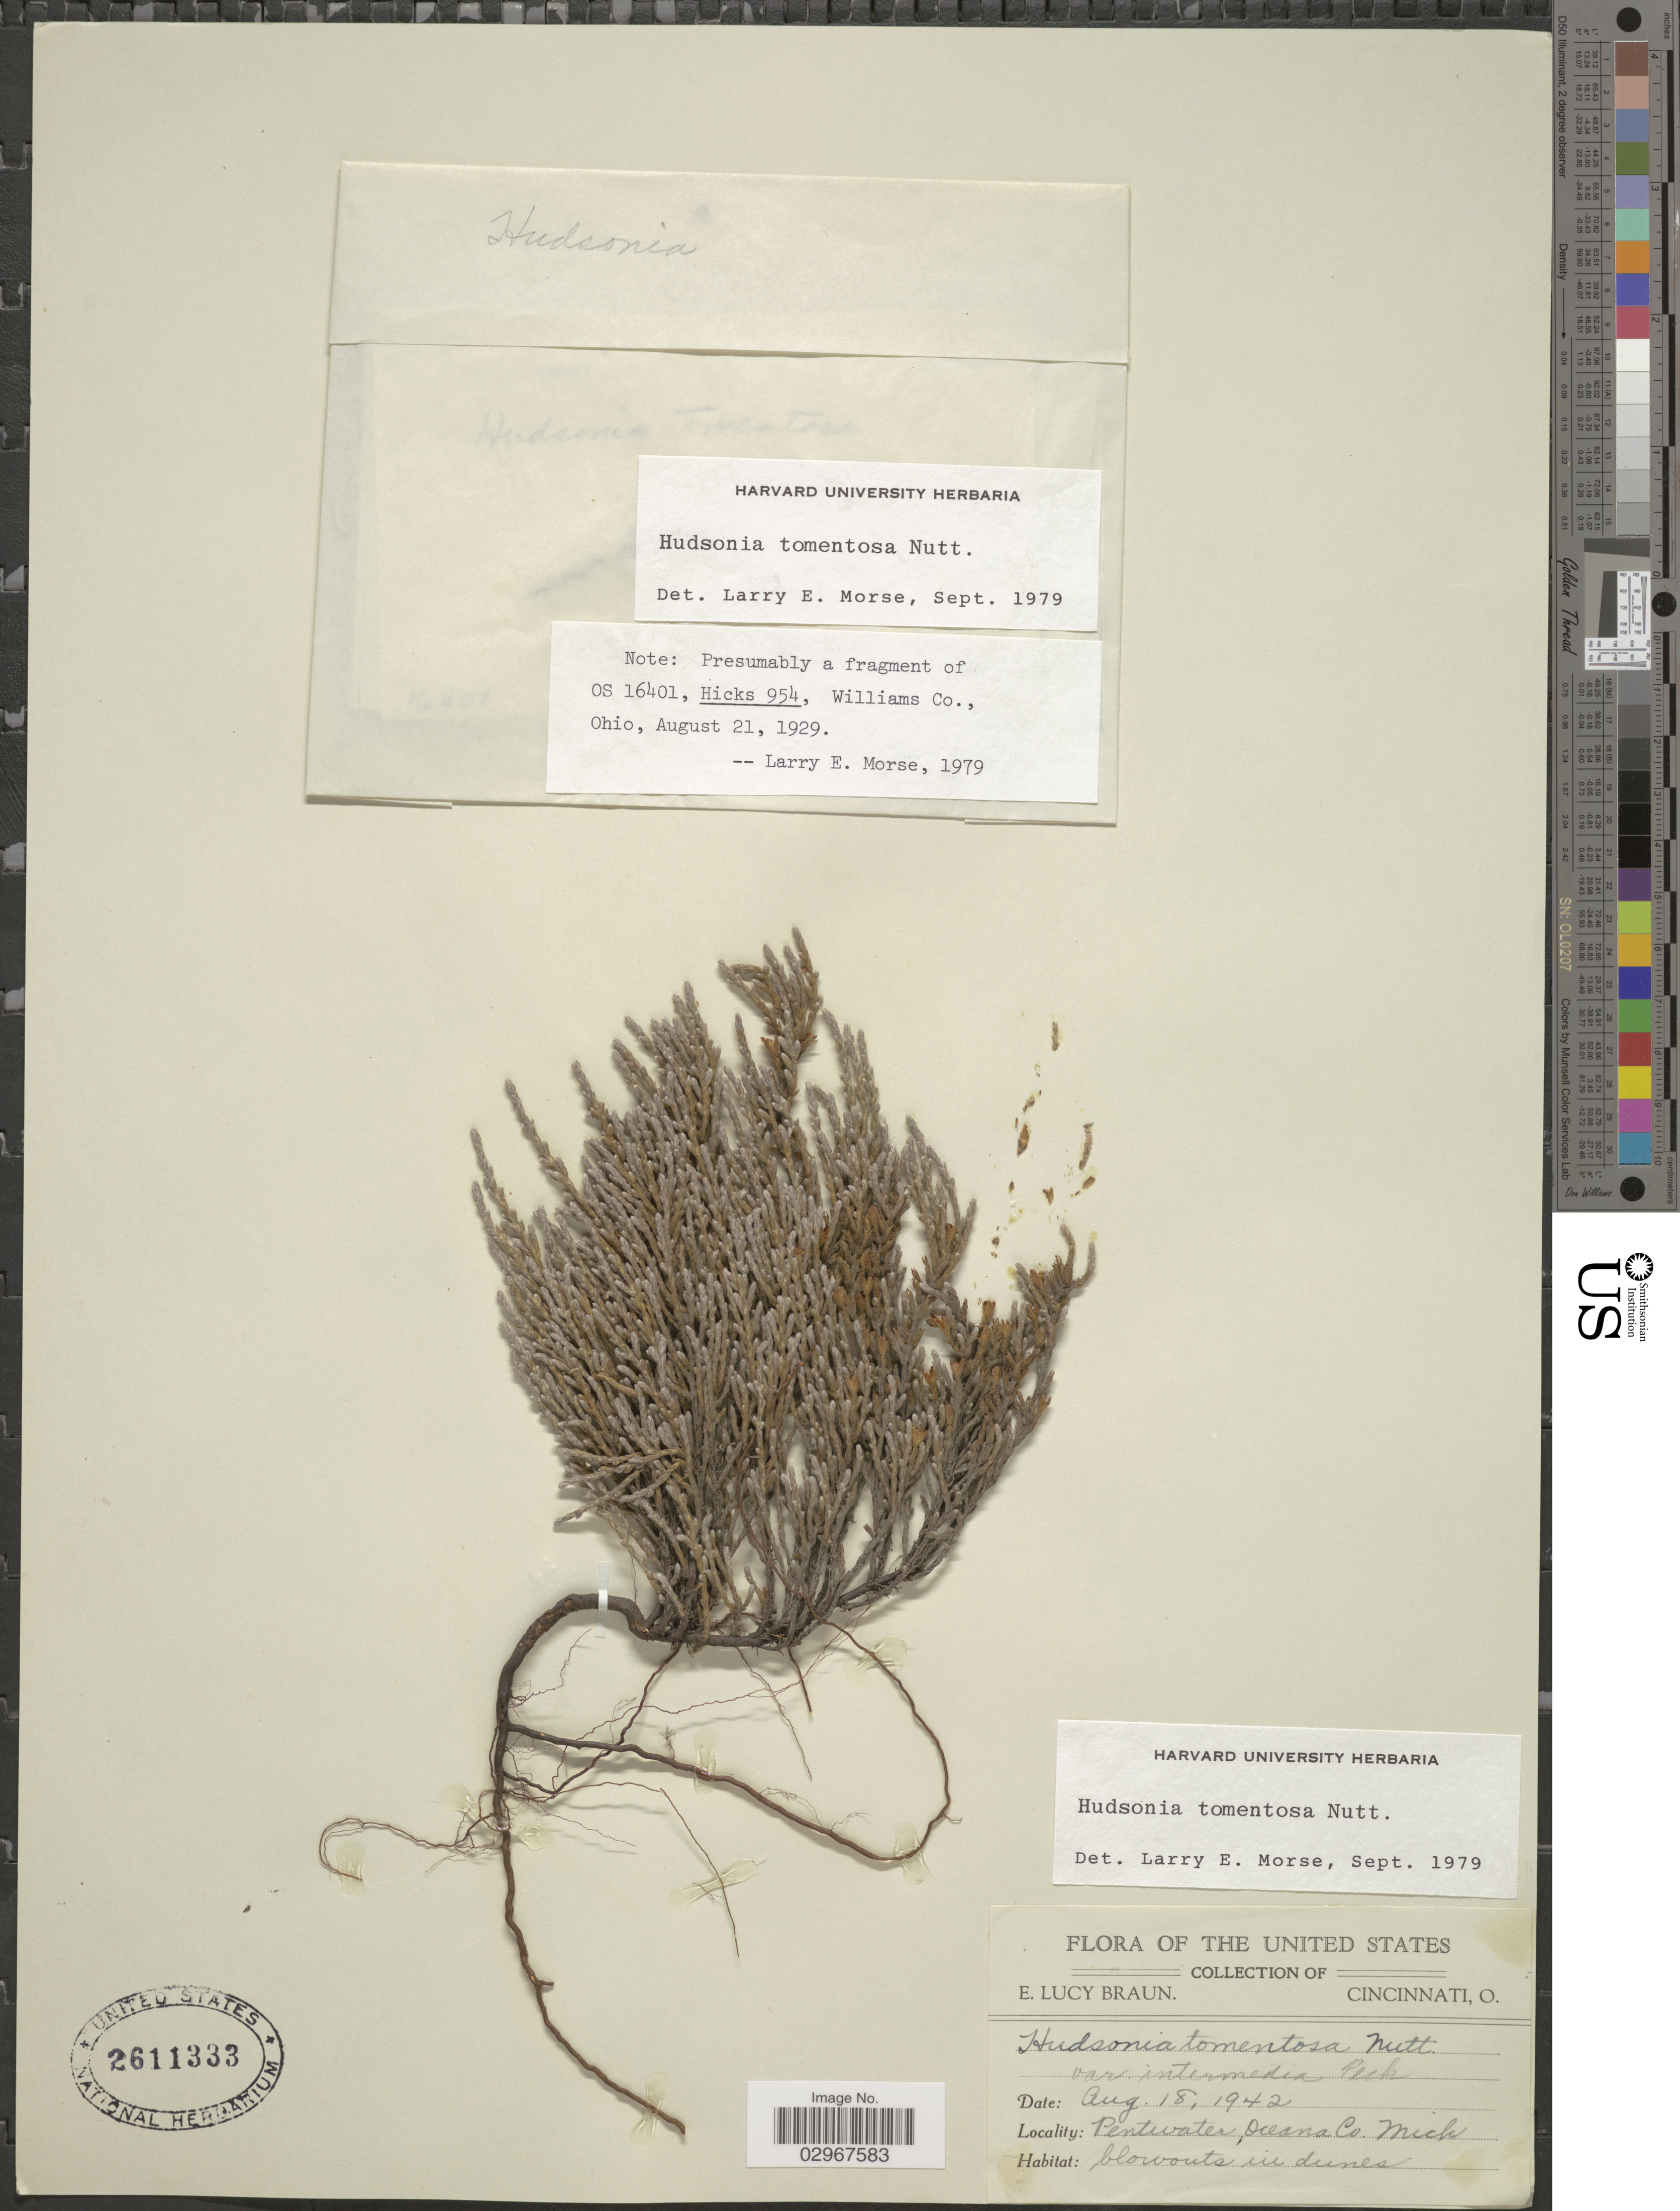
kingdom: Plantae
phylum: Tracheophyta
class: Magnoliopsida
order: Malvales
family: Cistaceae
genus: Hudsonia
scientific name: Hudsonia tomentosa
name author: Nutt.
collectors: E. L. Braun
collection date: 1942-08-18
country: United States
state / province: Michigan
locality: Pentwater, Oceana Co. Mich.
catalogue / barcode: US 2611333